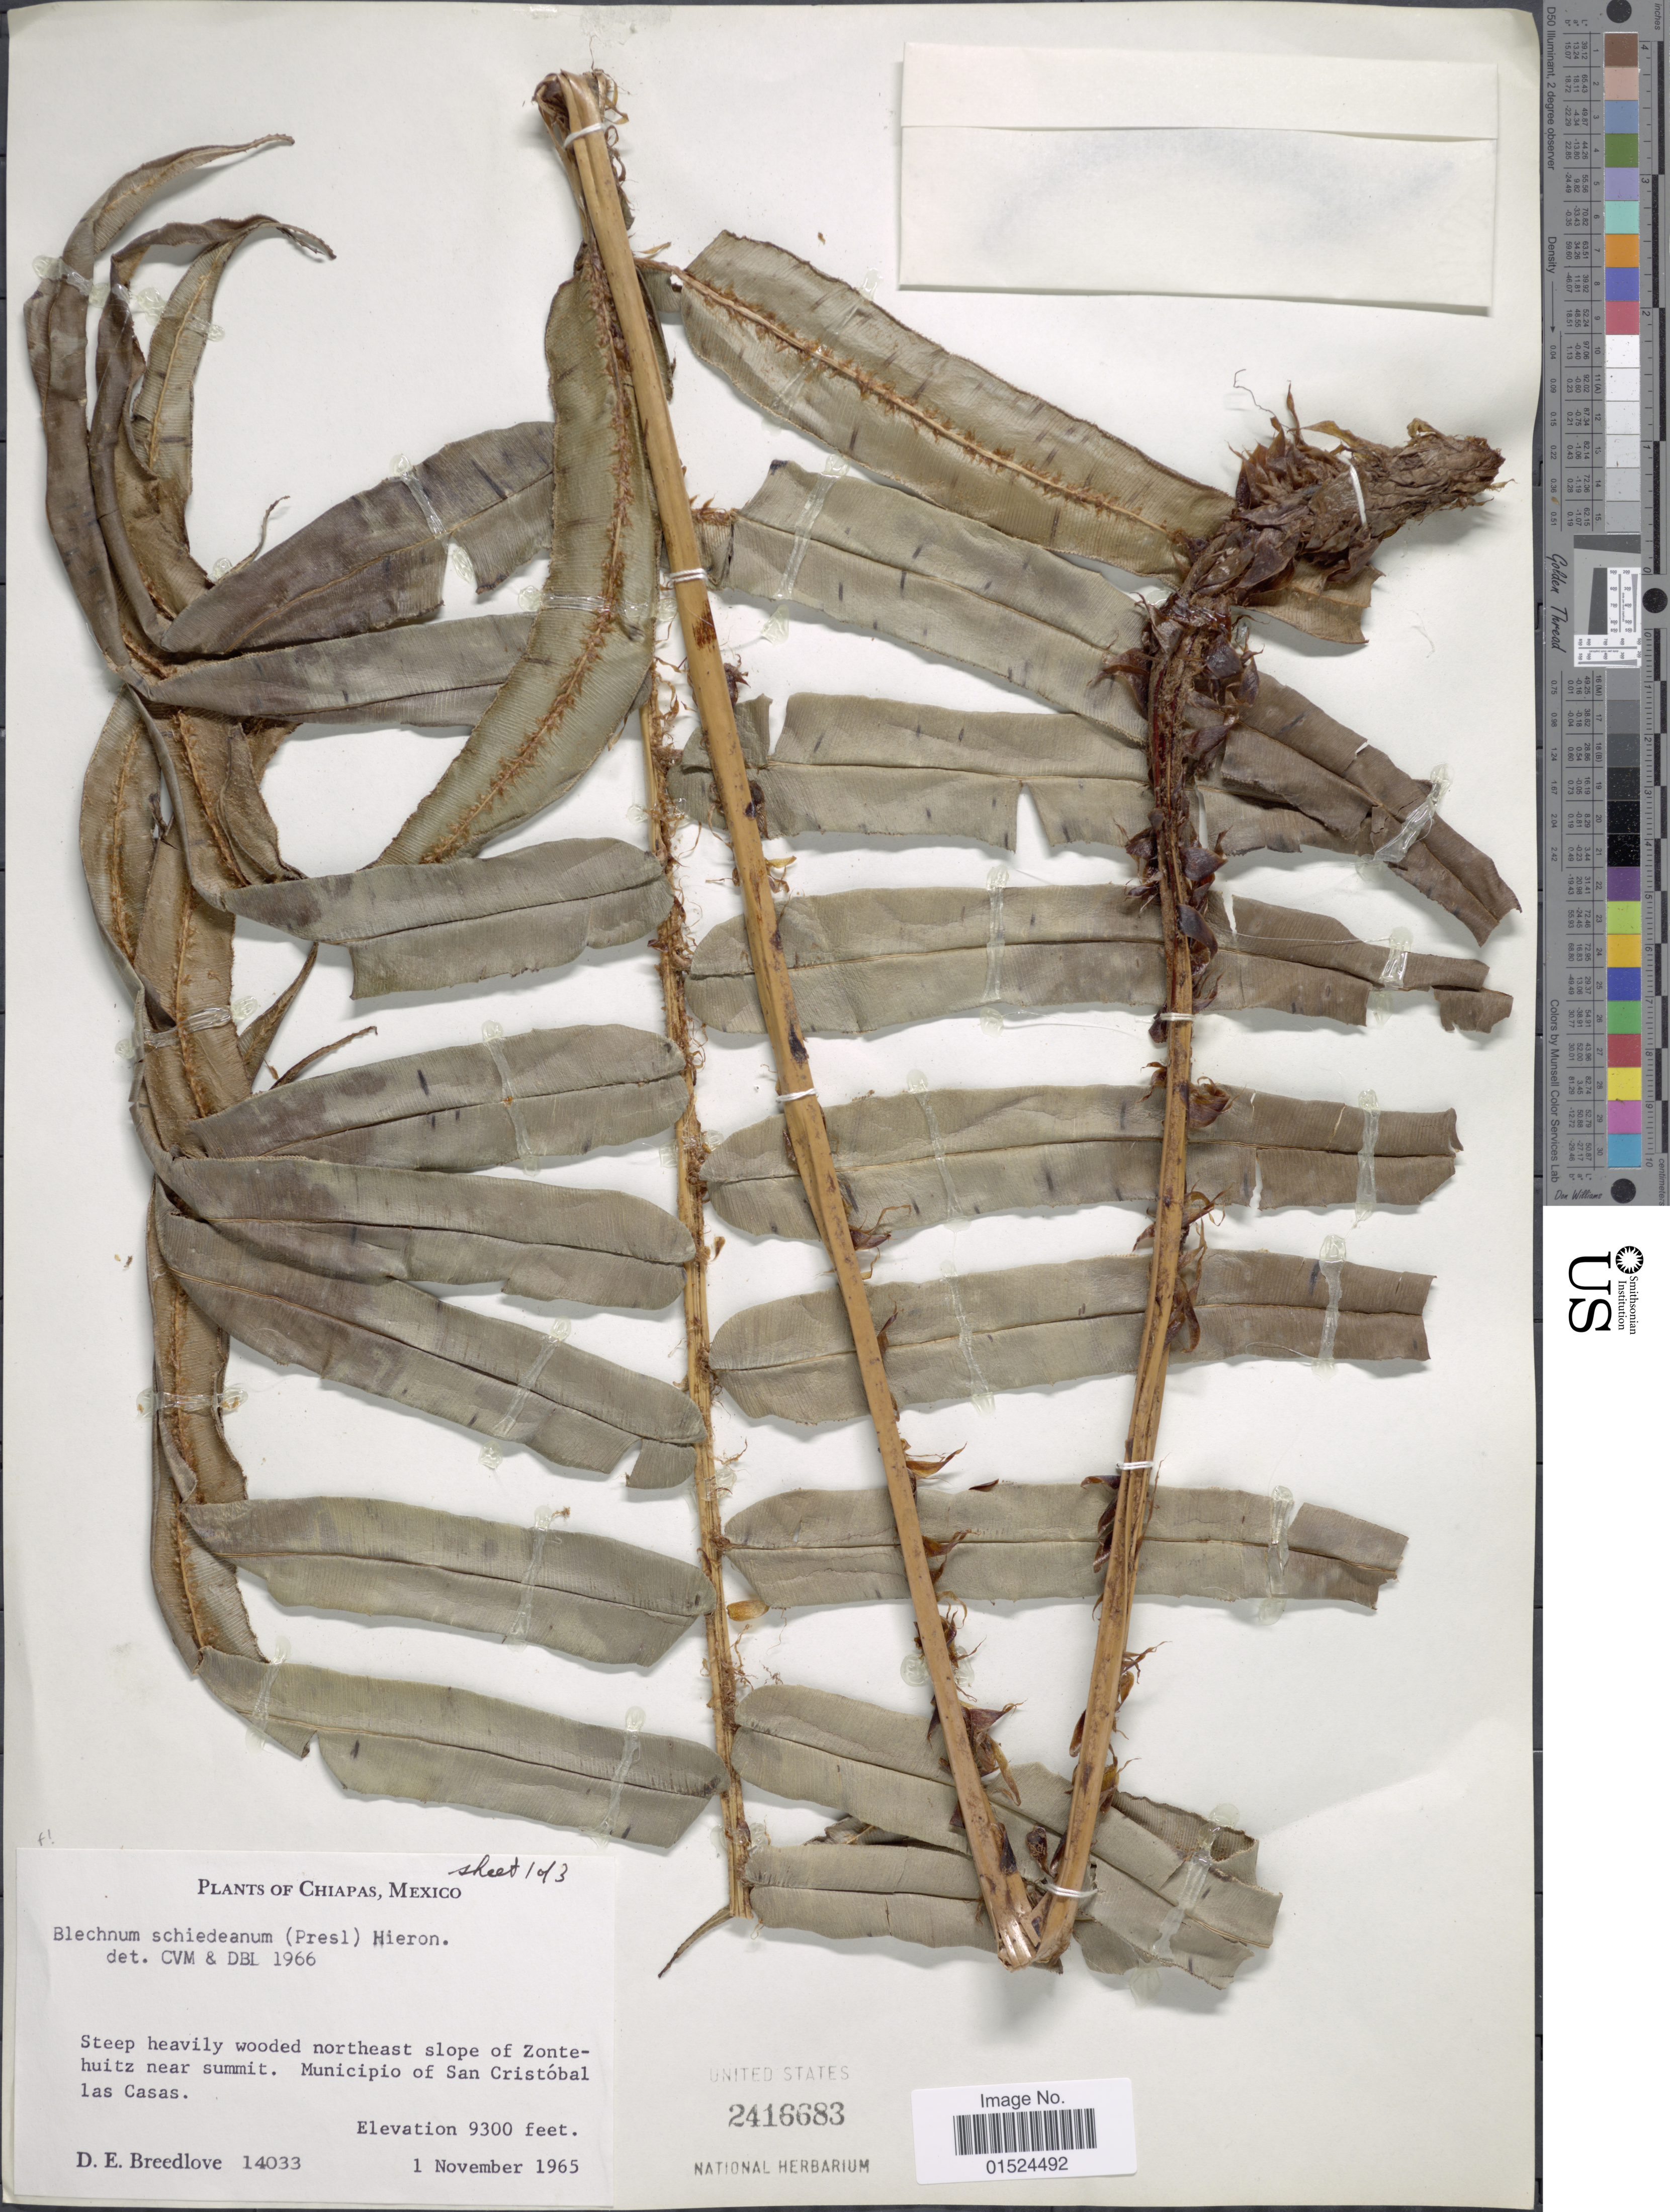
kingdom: Plantae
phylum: Tracheophyta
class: Polypodiopsida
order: Polypodiales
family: Blechnaceae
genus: Blechnum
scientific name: Blechnum schiedeanum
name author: (Schltdl. ex C. Presl) Hieron.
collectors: D. E. Breedlove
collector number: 14033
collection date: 1965-11-01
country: Mexico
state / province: Chiapas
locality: Steep heavily wooded northeast slope of Zontehuitz near summit. Municipio of San Cristóbal las Casas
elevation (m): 2835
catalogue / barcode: US 2416683